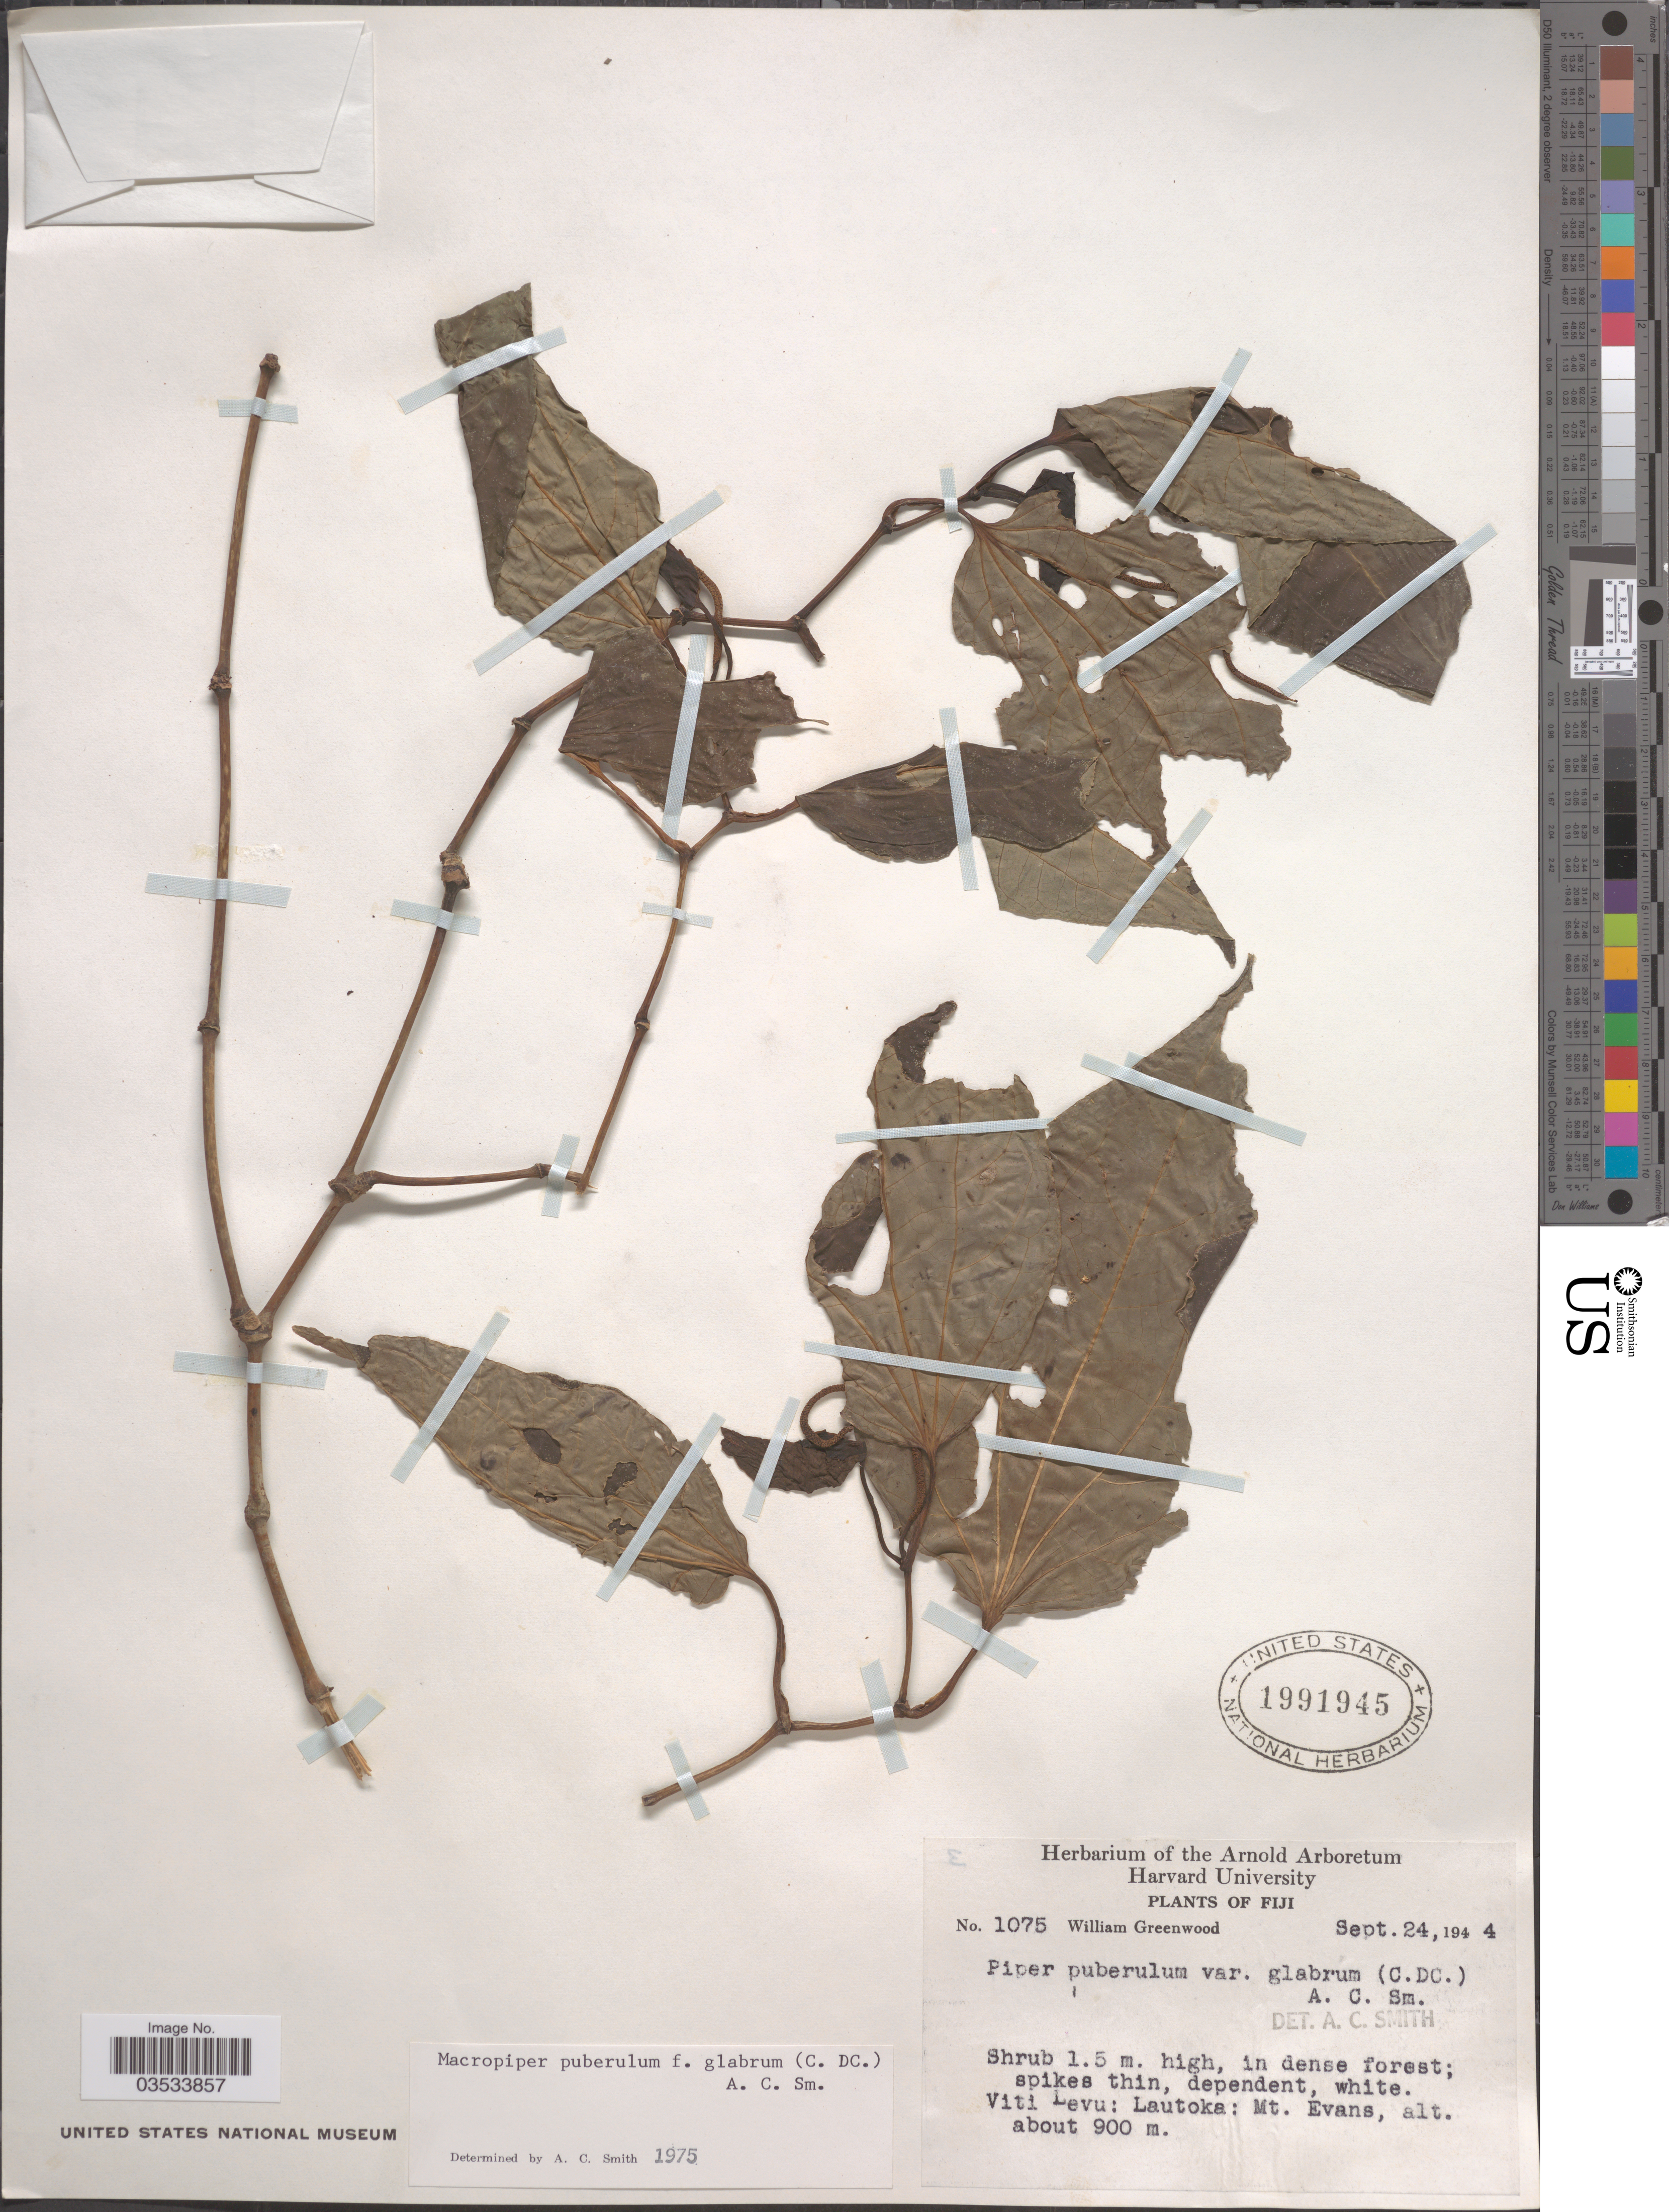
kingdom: Plantae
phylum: Tracheophyta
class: Magnoliopsida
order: Piperales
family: Piperaceae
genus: Piper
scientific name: Piper puberulum var. glabrum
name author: (C. DC.) C.A. Sm.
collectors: W. Greenwood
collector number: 1075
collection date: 1944-09-24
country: Fiji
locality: Viti Levu: Lautoka: Mt. Evans.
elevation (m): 900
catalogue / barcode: US 1991945